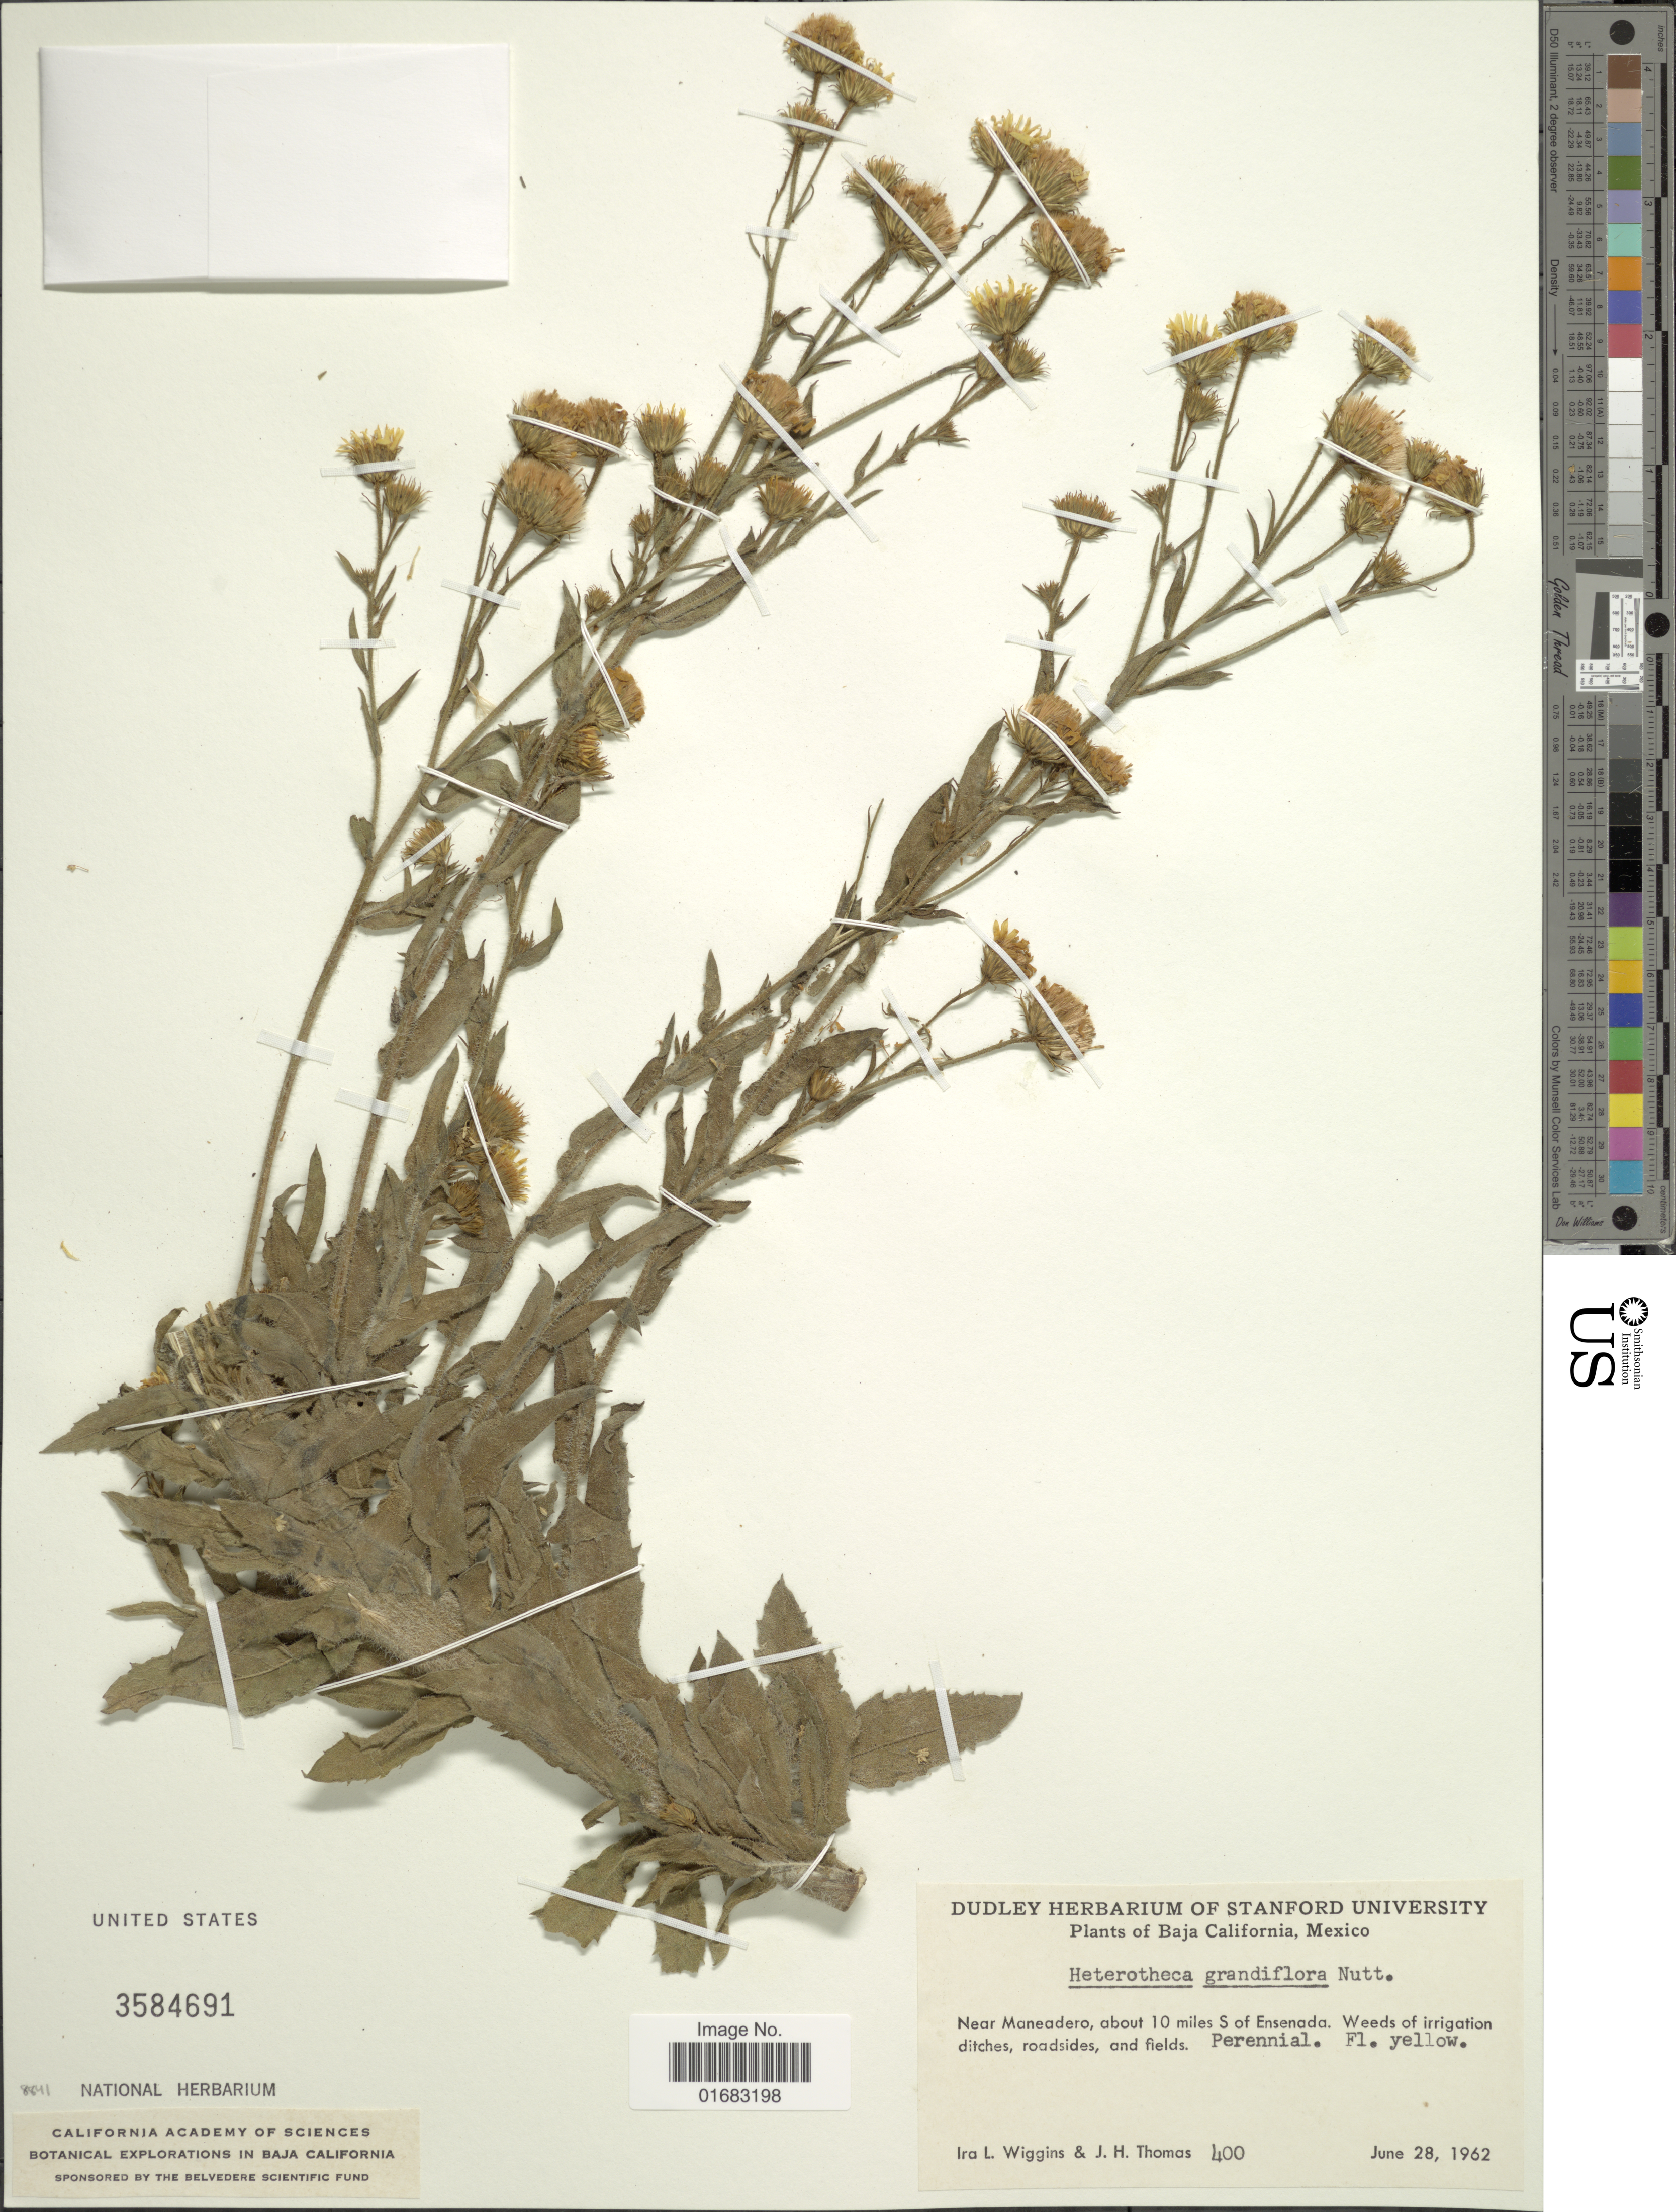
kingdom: Plantae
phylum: Tracheophyta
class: Magnoliopsida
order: Asterales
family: Asteraceae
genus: Heterotheca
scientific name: Heterotheca grandiflora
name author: Nutt.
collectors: I. L. Wiggins & J. H. Thomas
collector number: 400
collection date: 1962-06-28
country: Mexico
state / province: Baja California Norte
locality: Baja California, Mexico. Near Maneadero, about 10 miles S of Ensenada.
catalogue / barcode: US 3584691